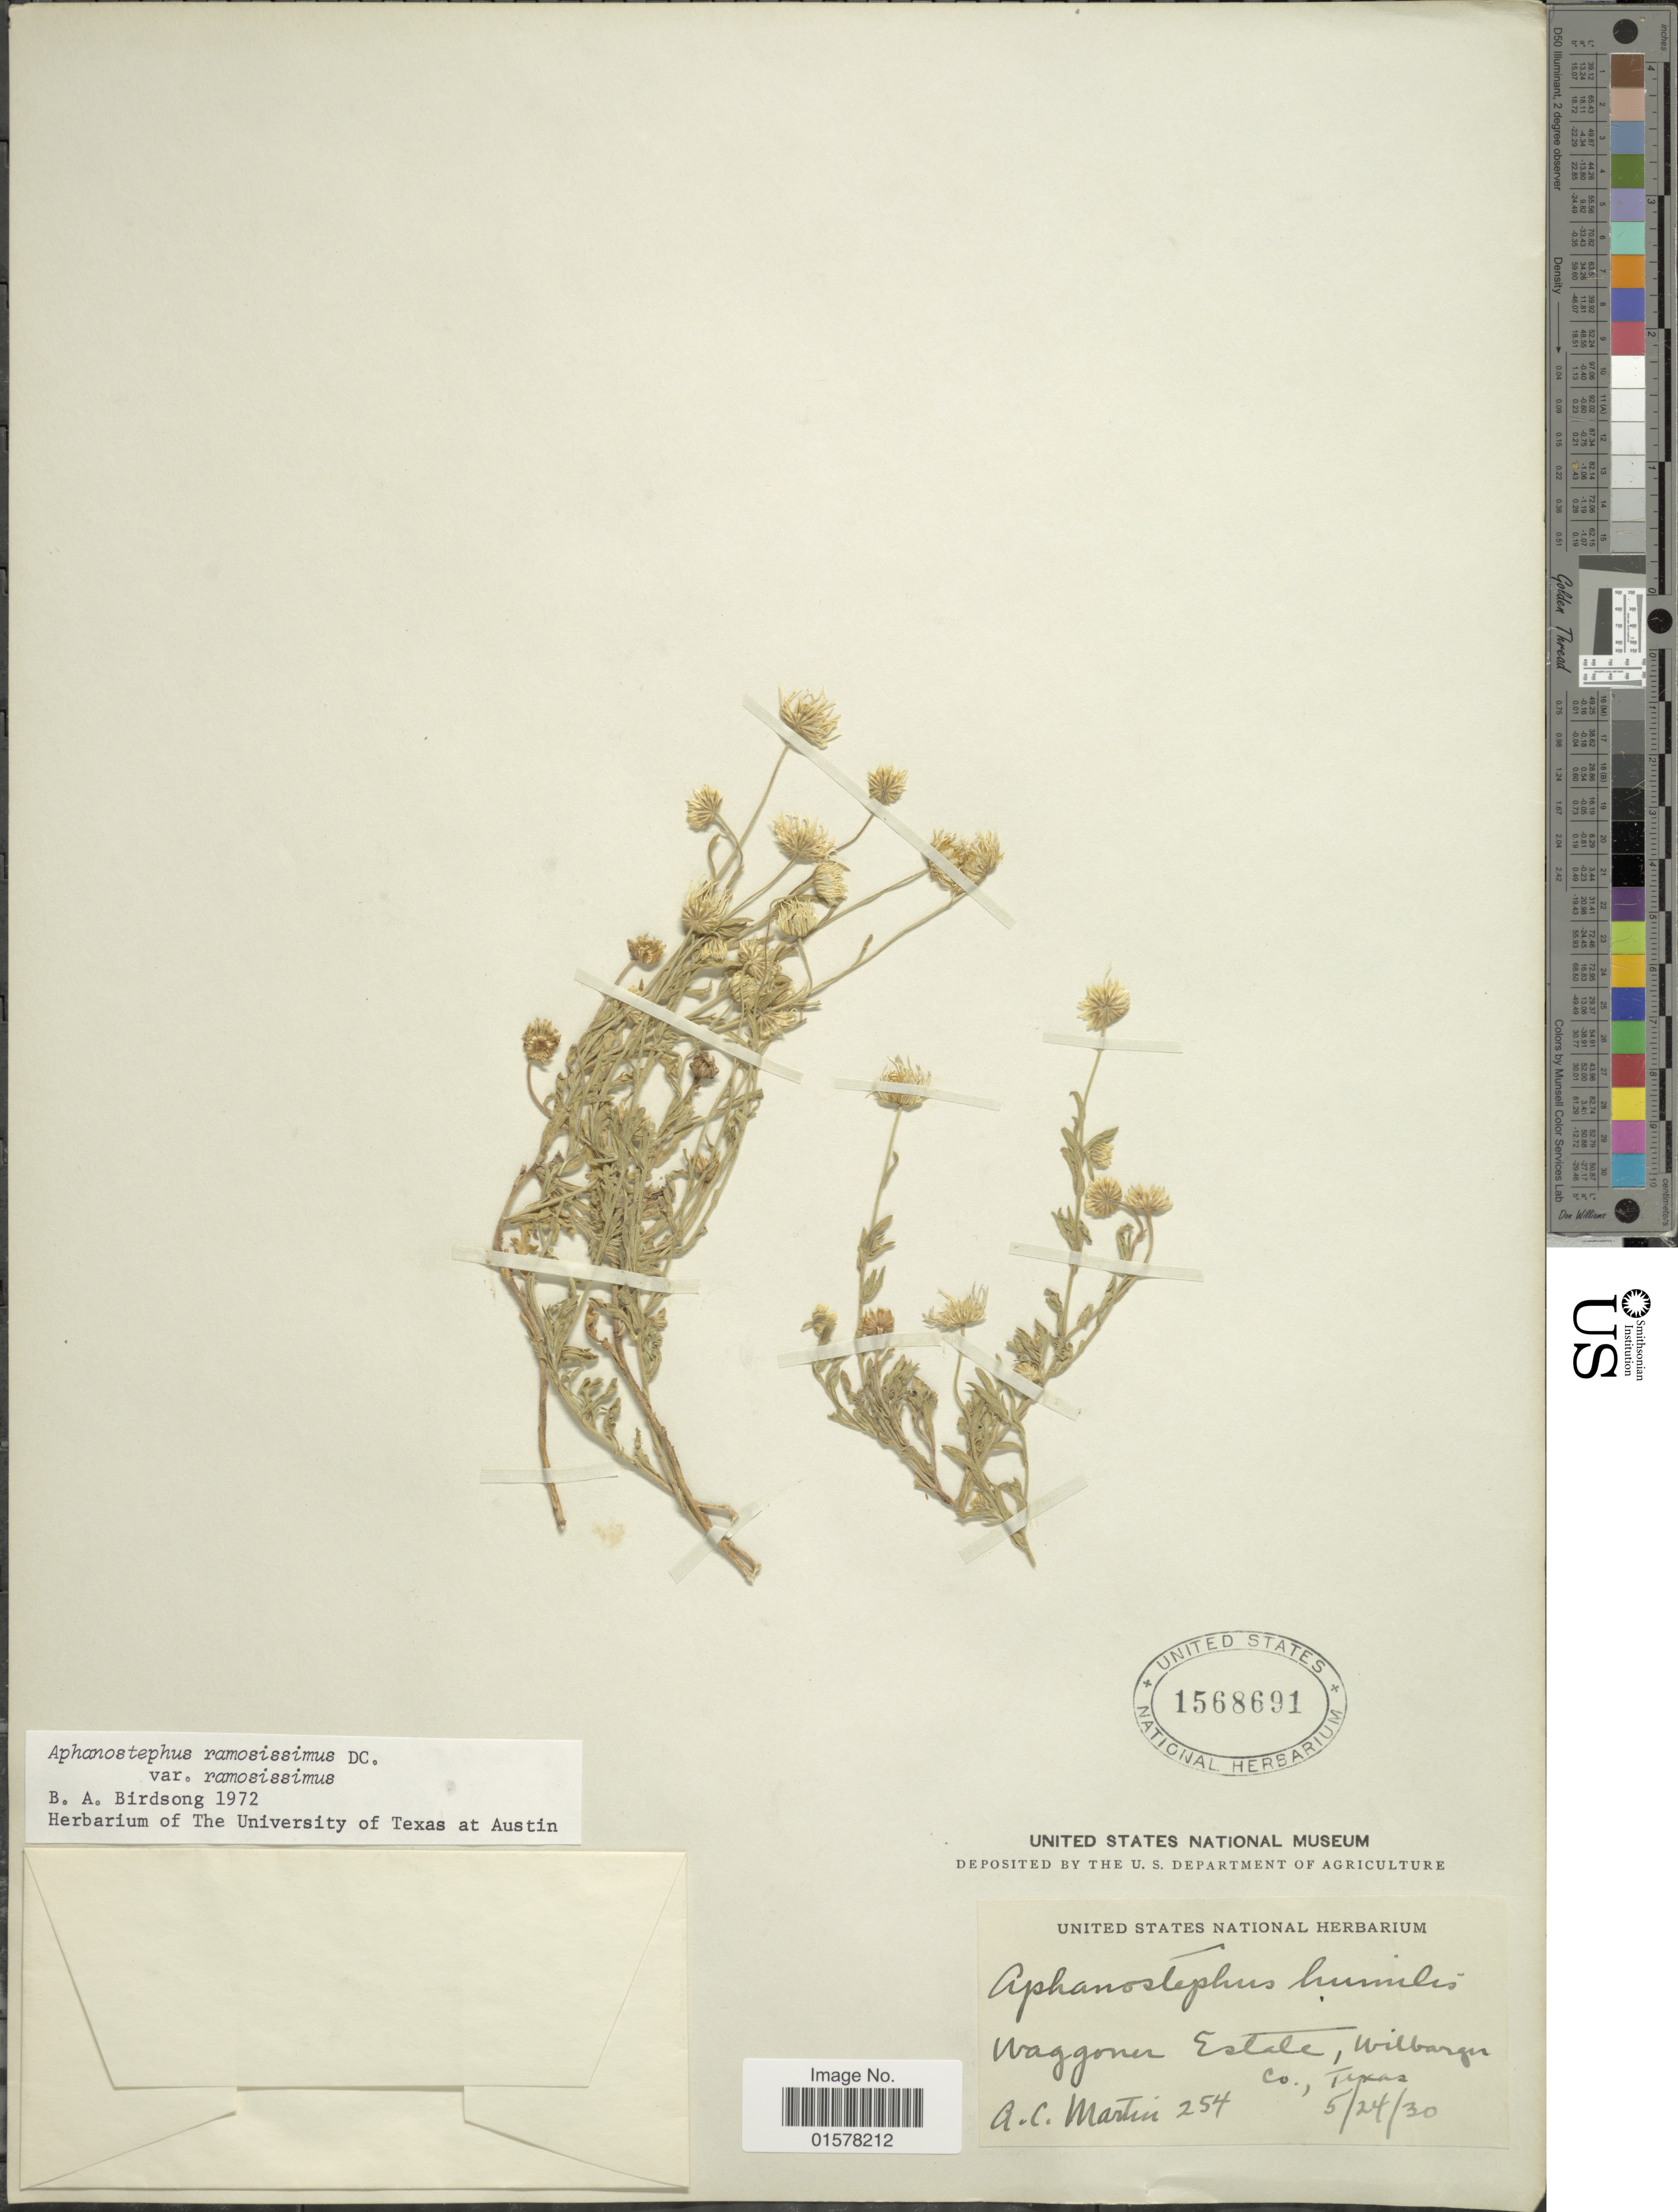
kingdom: Plantae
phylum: Tracheophyta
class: Magnoliopsida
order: Asterales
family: Asteraceae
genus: Aphanostephus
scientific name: Aphanostephus ramosissimus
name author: DC.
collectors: A. C. Martin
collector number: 254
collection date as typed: Transcribed d/m/y: 24/5/30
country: United States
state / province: Texas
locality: Wagooner Estate, Wilbarger Co.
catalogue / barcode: US 1568691